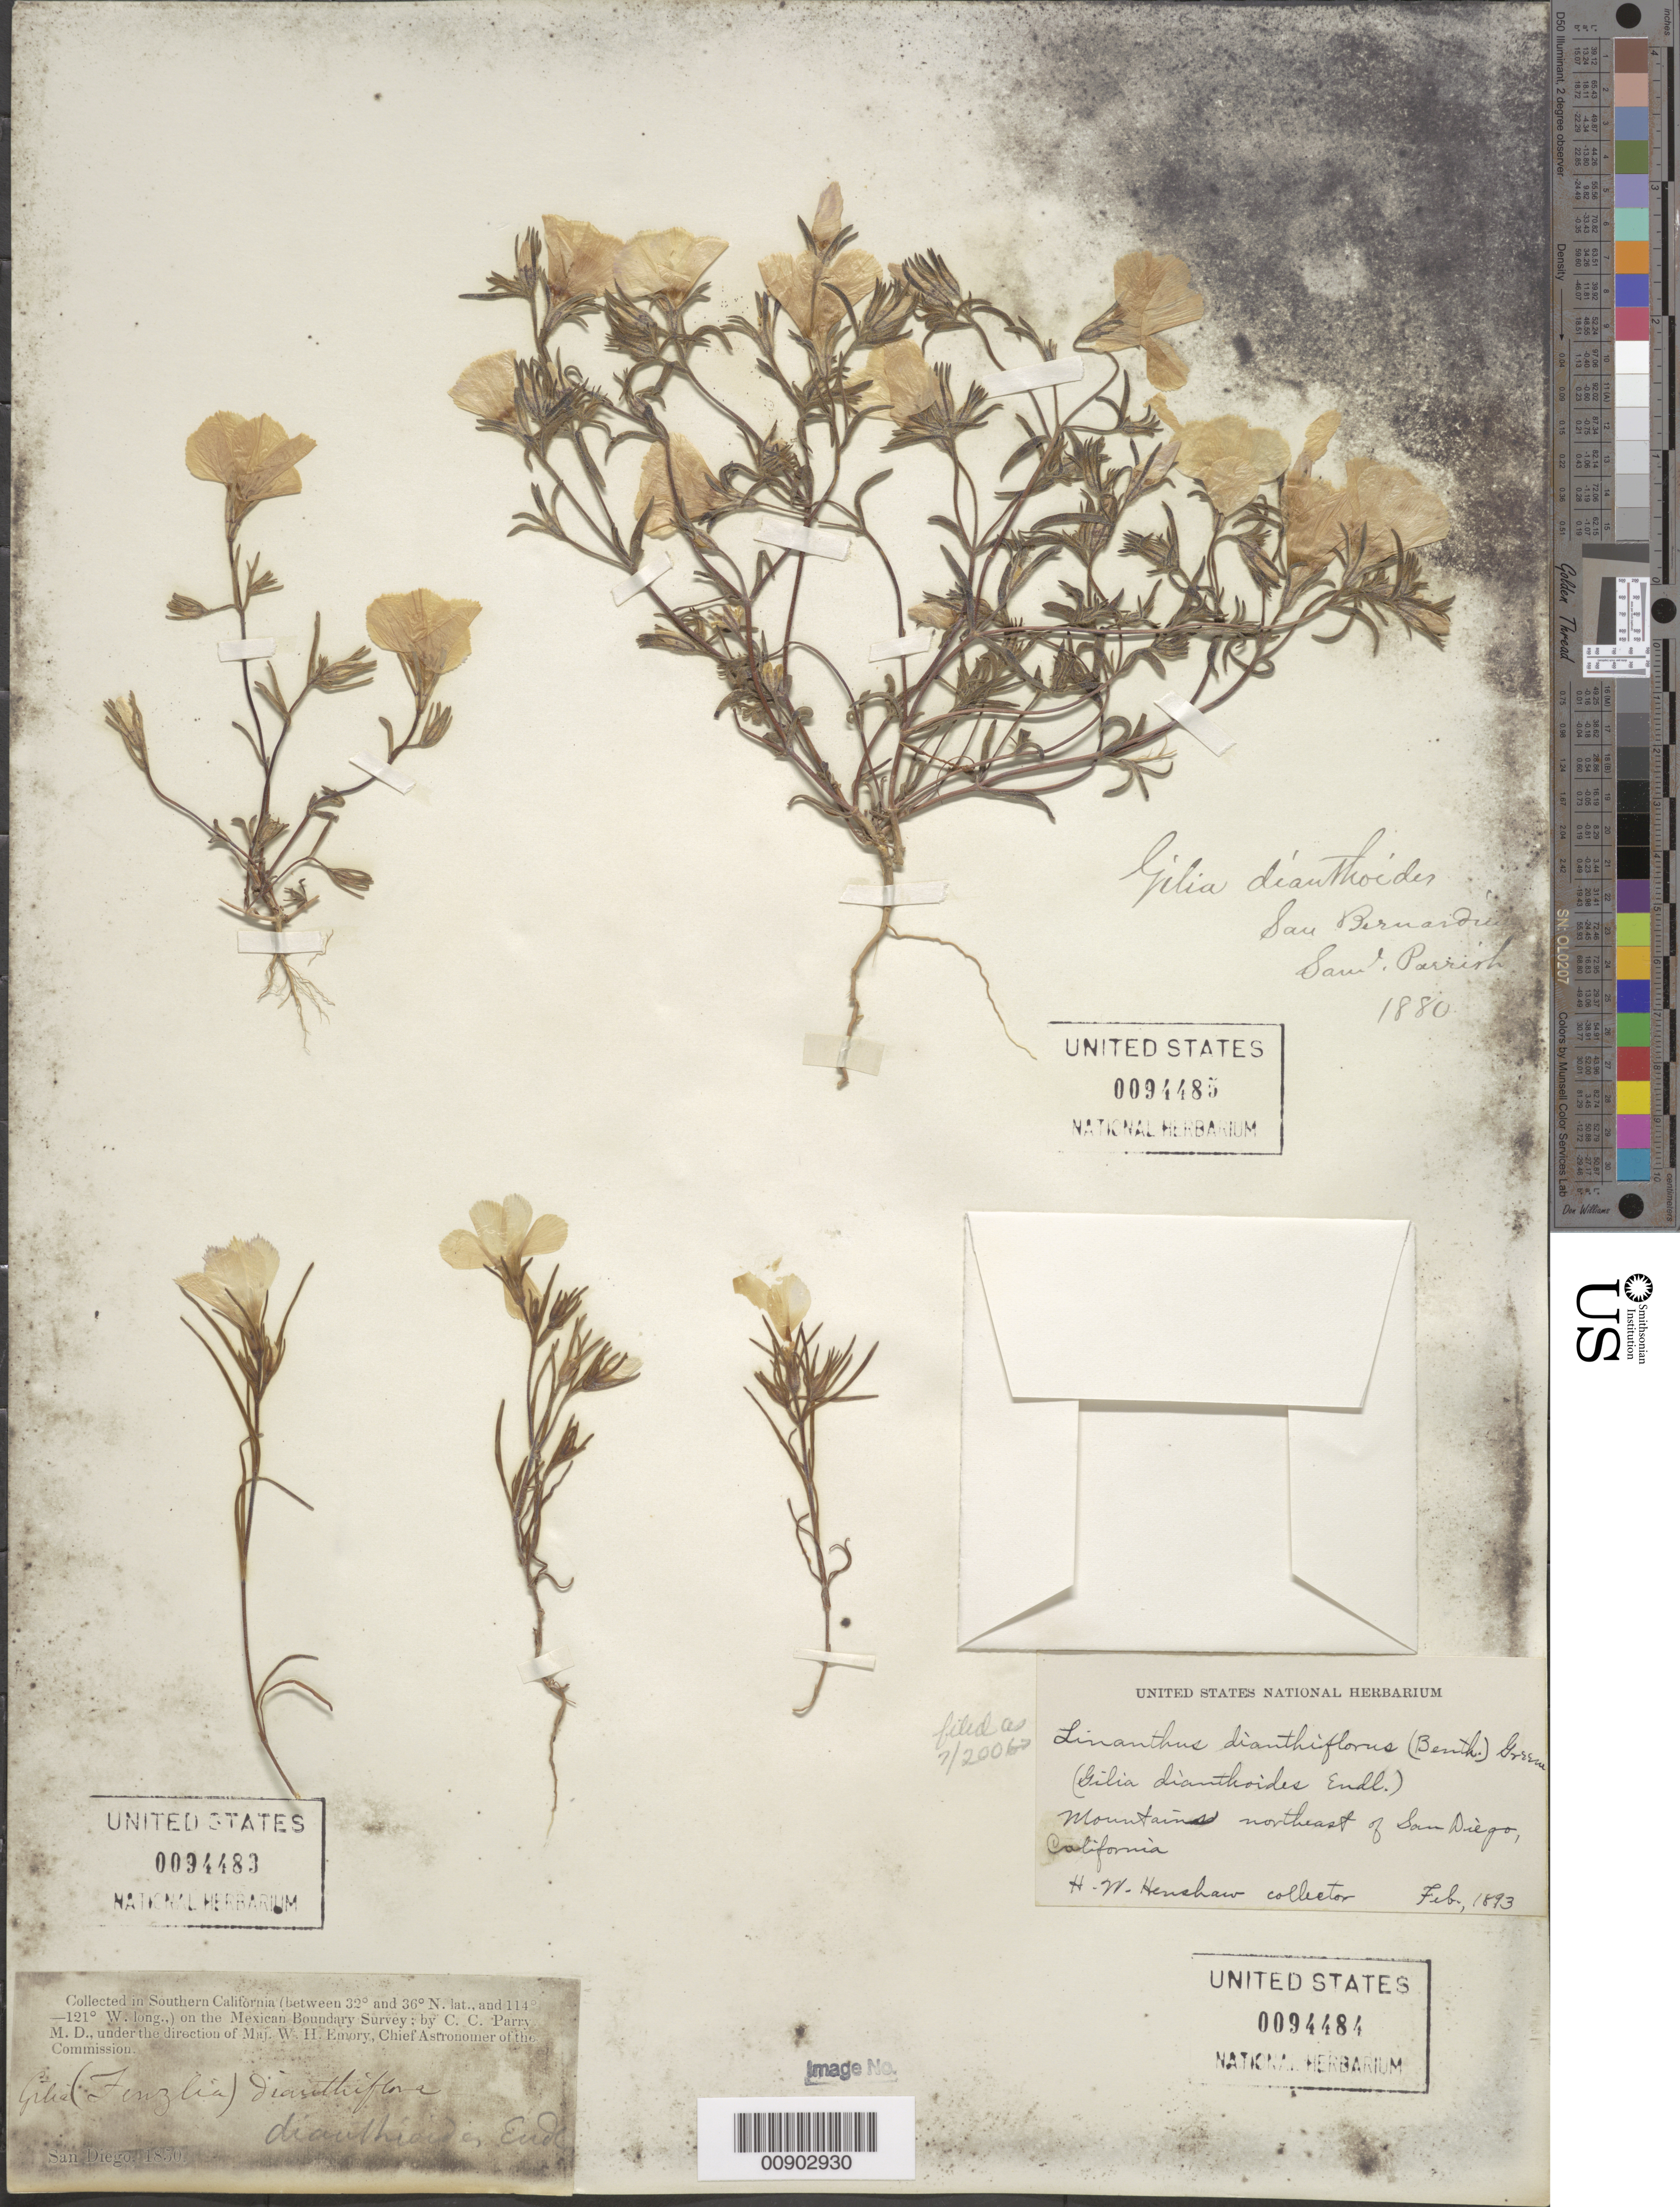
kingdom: Plantae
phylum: Tracheophyta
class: Magnoliopsida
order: Ericales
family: Polemoniaceae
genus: Linanthus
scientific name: Linanthus dianthiflorus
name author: (Benth.) Greene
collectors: Parrish, S.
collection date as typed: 1880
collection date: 1880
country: United States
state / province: California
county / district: San Bernardino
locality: San Bernardino, California.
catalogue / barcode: US 94485-2